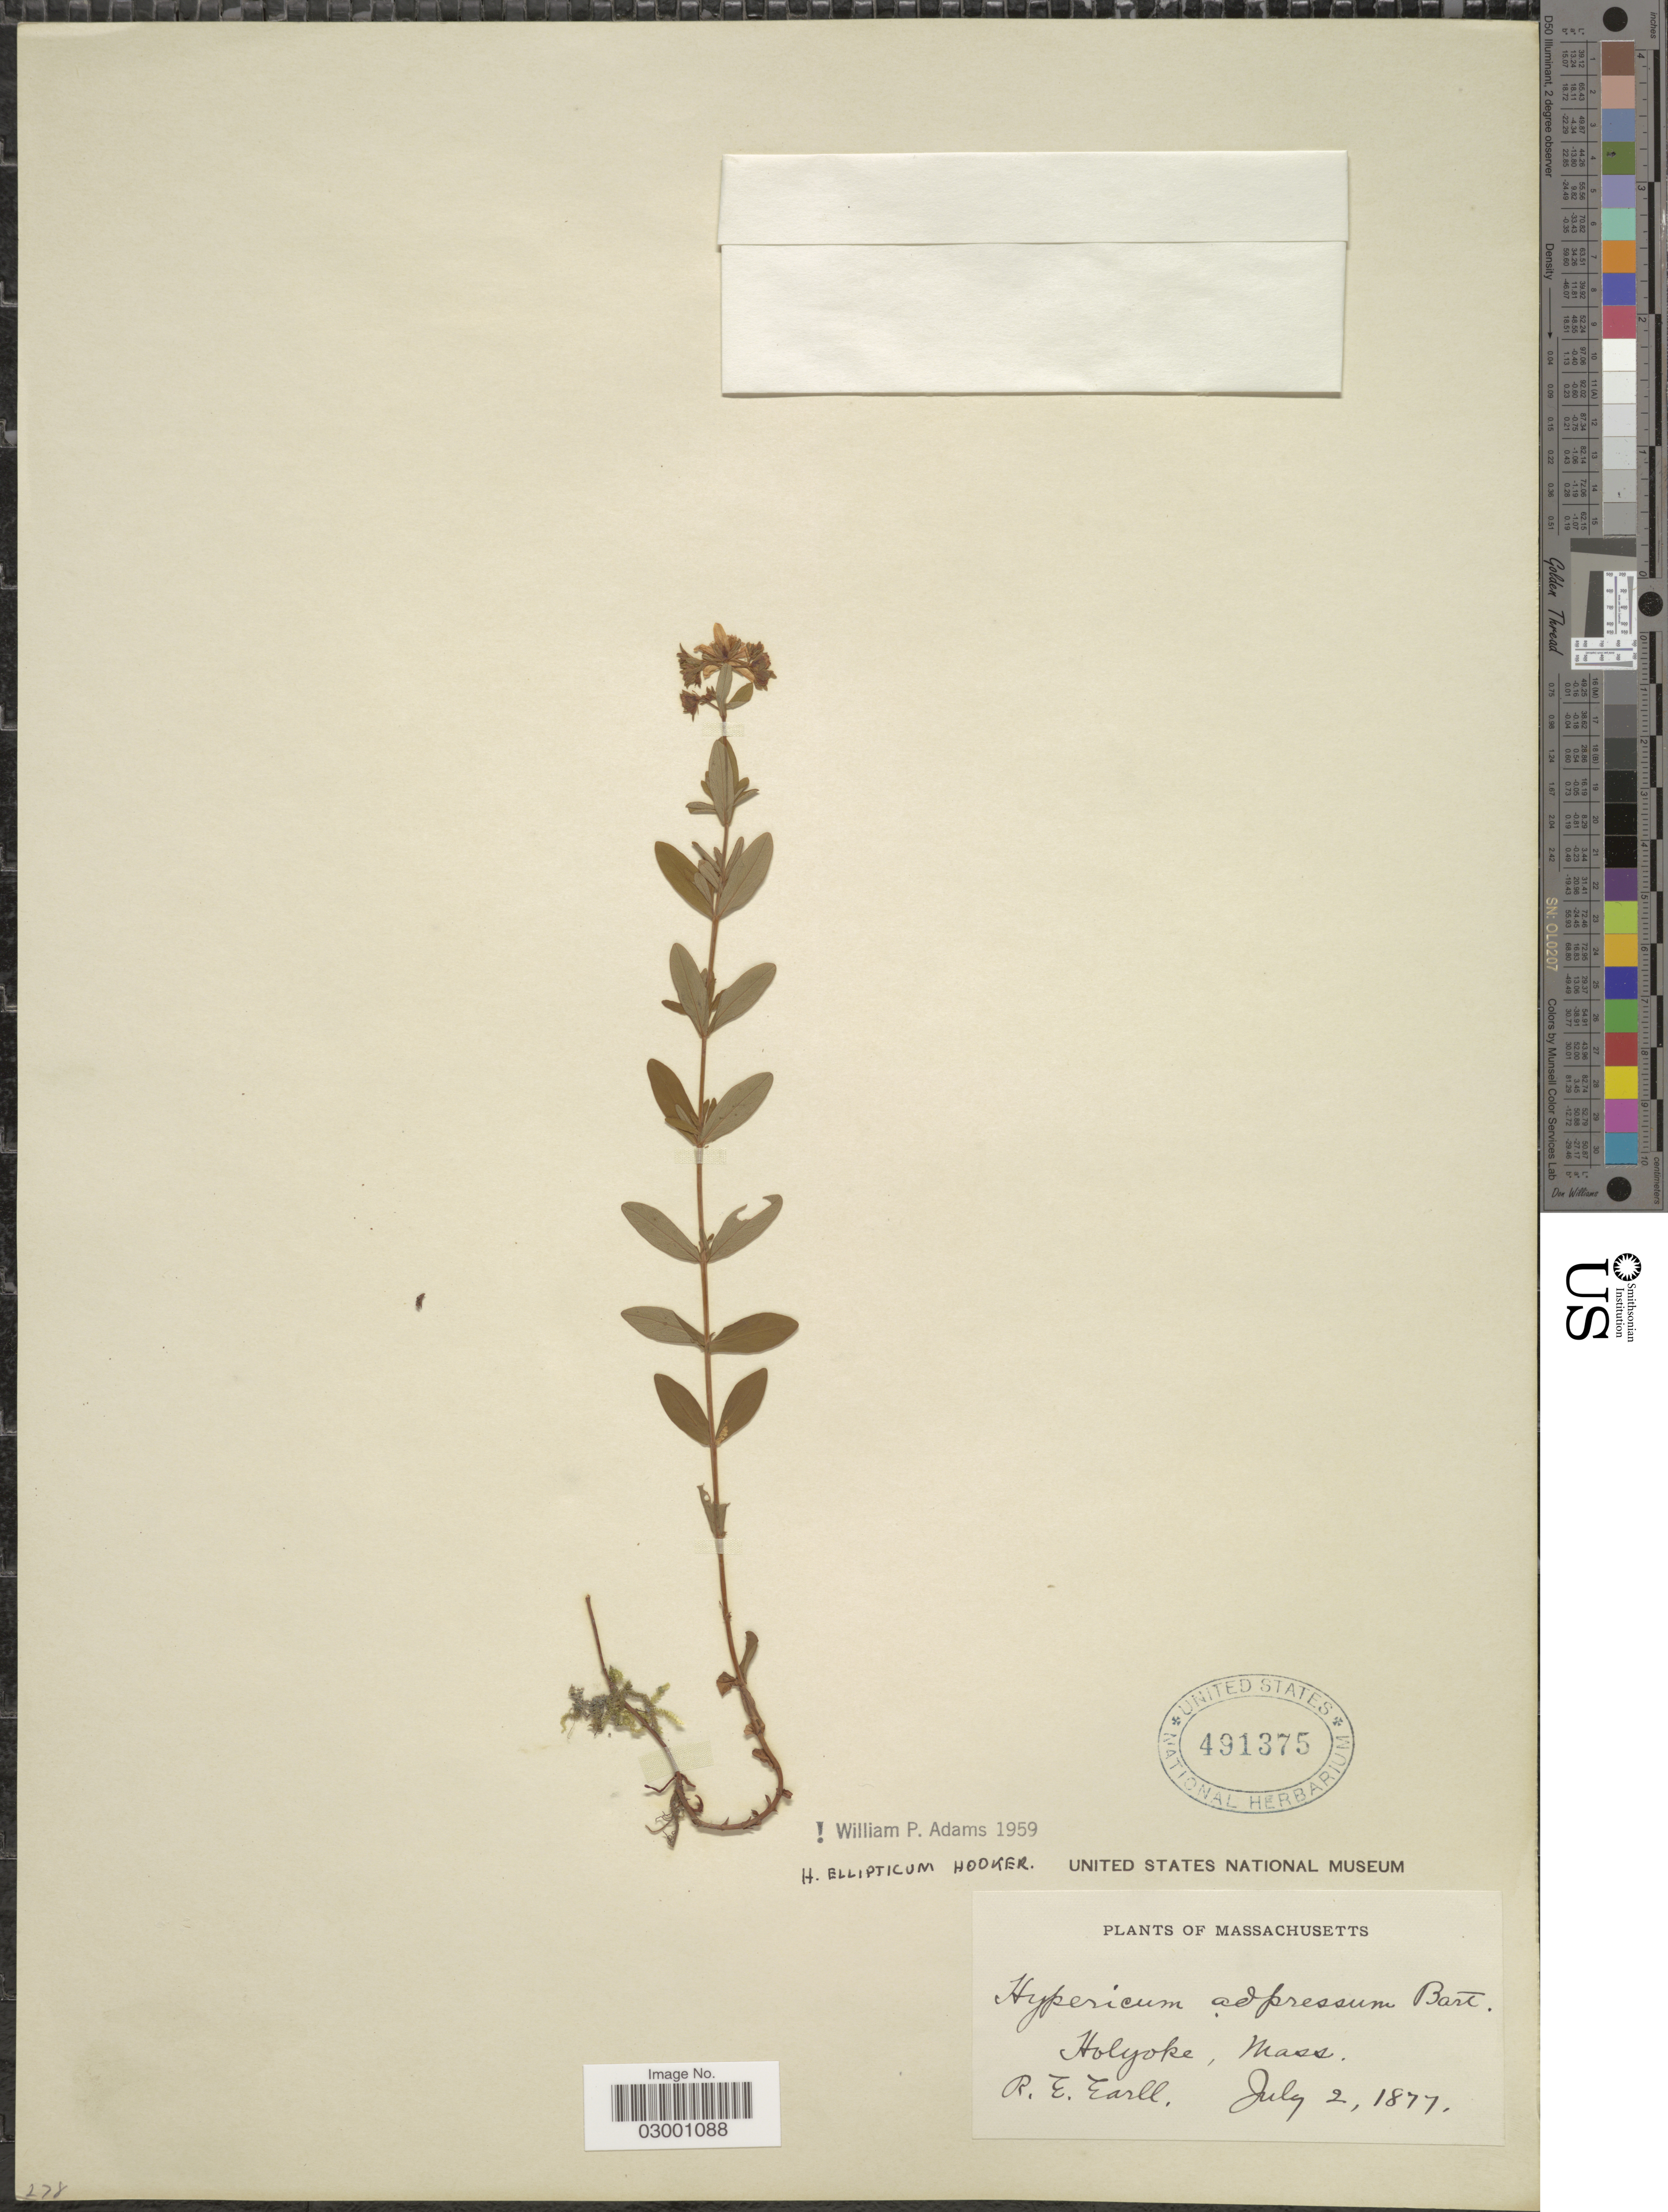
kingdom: Plantae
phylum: Tracheophyta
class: Magnoliopsida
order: Malpighiales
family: Hypericaceae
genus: Hypericum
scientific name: Hypericum ellipticum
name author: Hook.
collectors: R. Earll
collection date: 1877-07-02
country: United States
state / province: Massachusetts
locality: Holyoke, Mass.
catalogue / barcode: US 491375